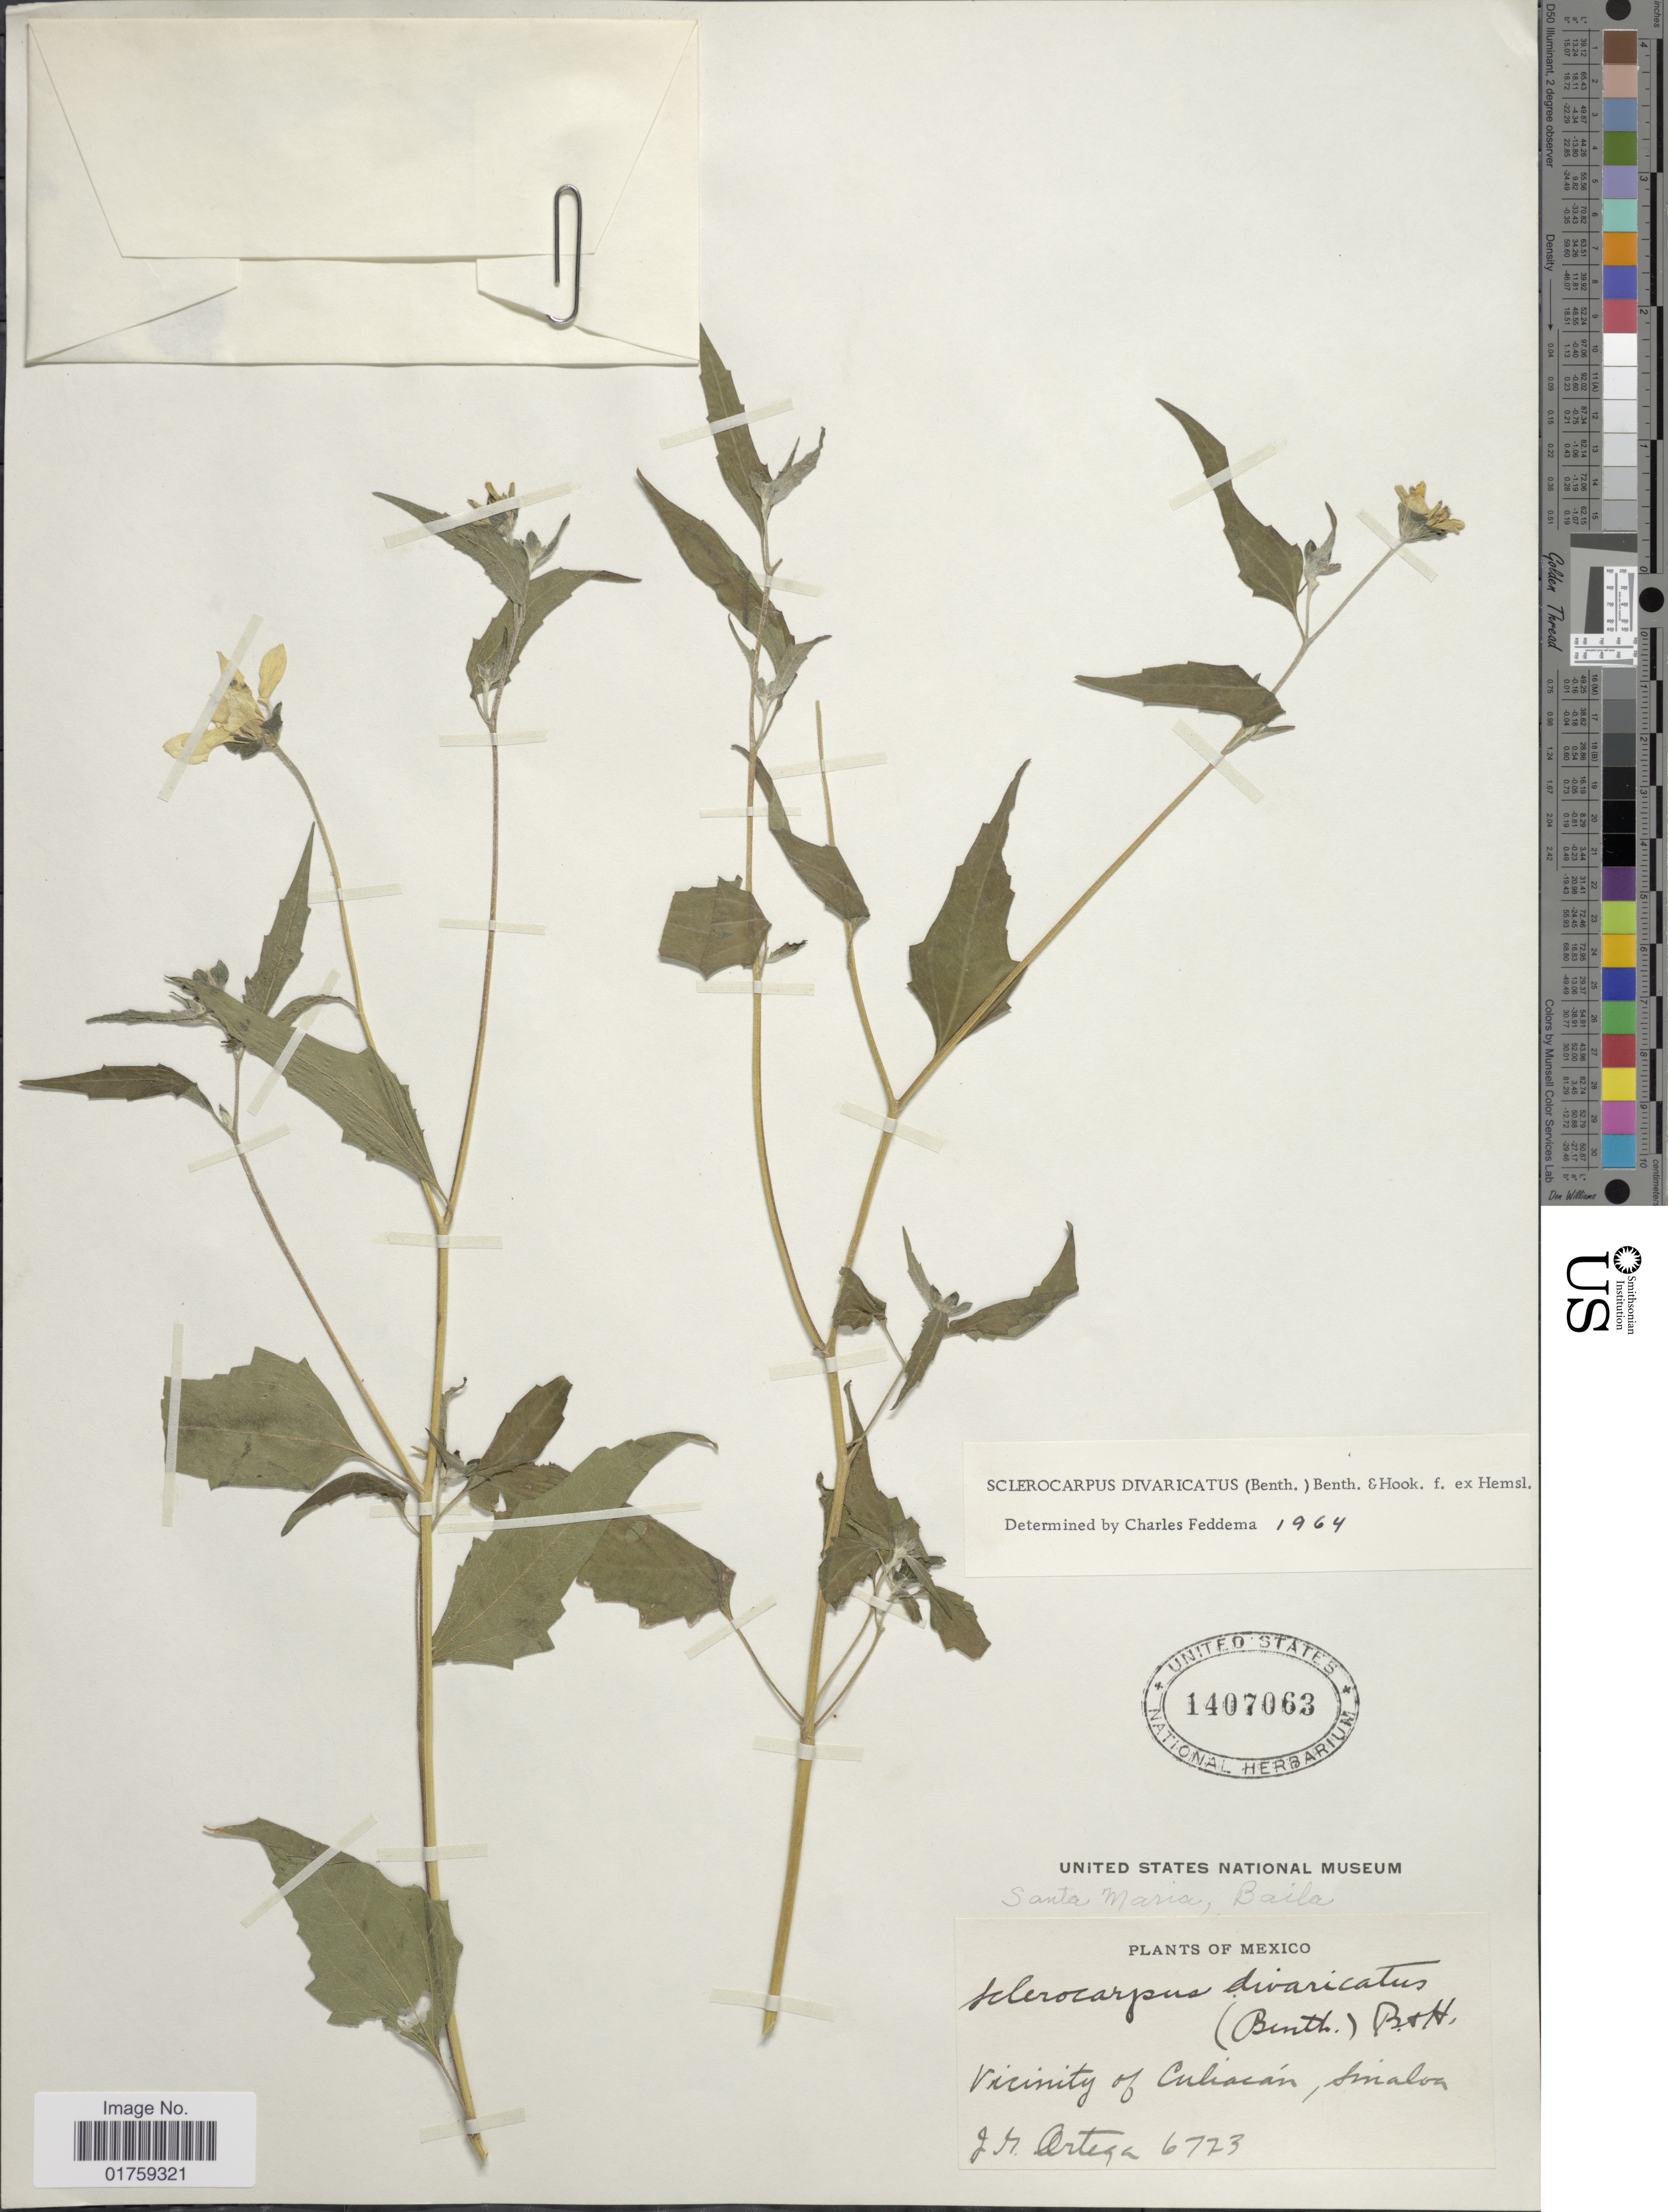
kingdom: Plantae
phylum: Tracheophyta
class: Magnoliopsida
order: Asterales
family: Asteraceae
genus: Sclerocarpus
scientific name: Sclerocarpus divaricatus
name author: (Benth.) Benth. & Hook. f. ex Hemsl.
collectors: J. Ortega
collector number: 6723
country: Mexico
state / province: Sinaloa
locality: Vicinity of Culiacan, Sinaloa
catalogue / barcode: US 1407063